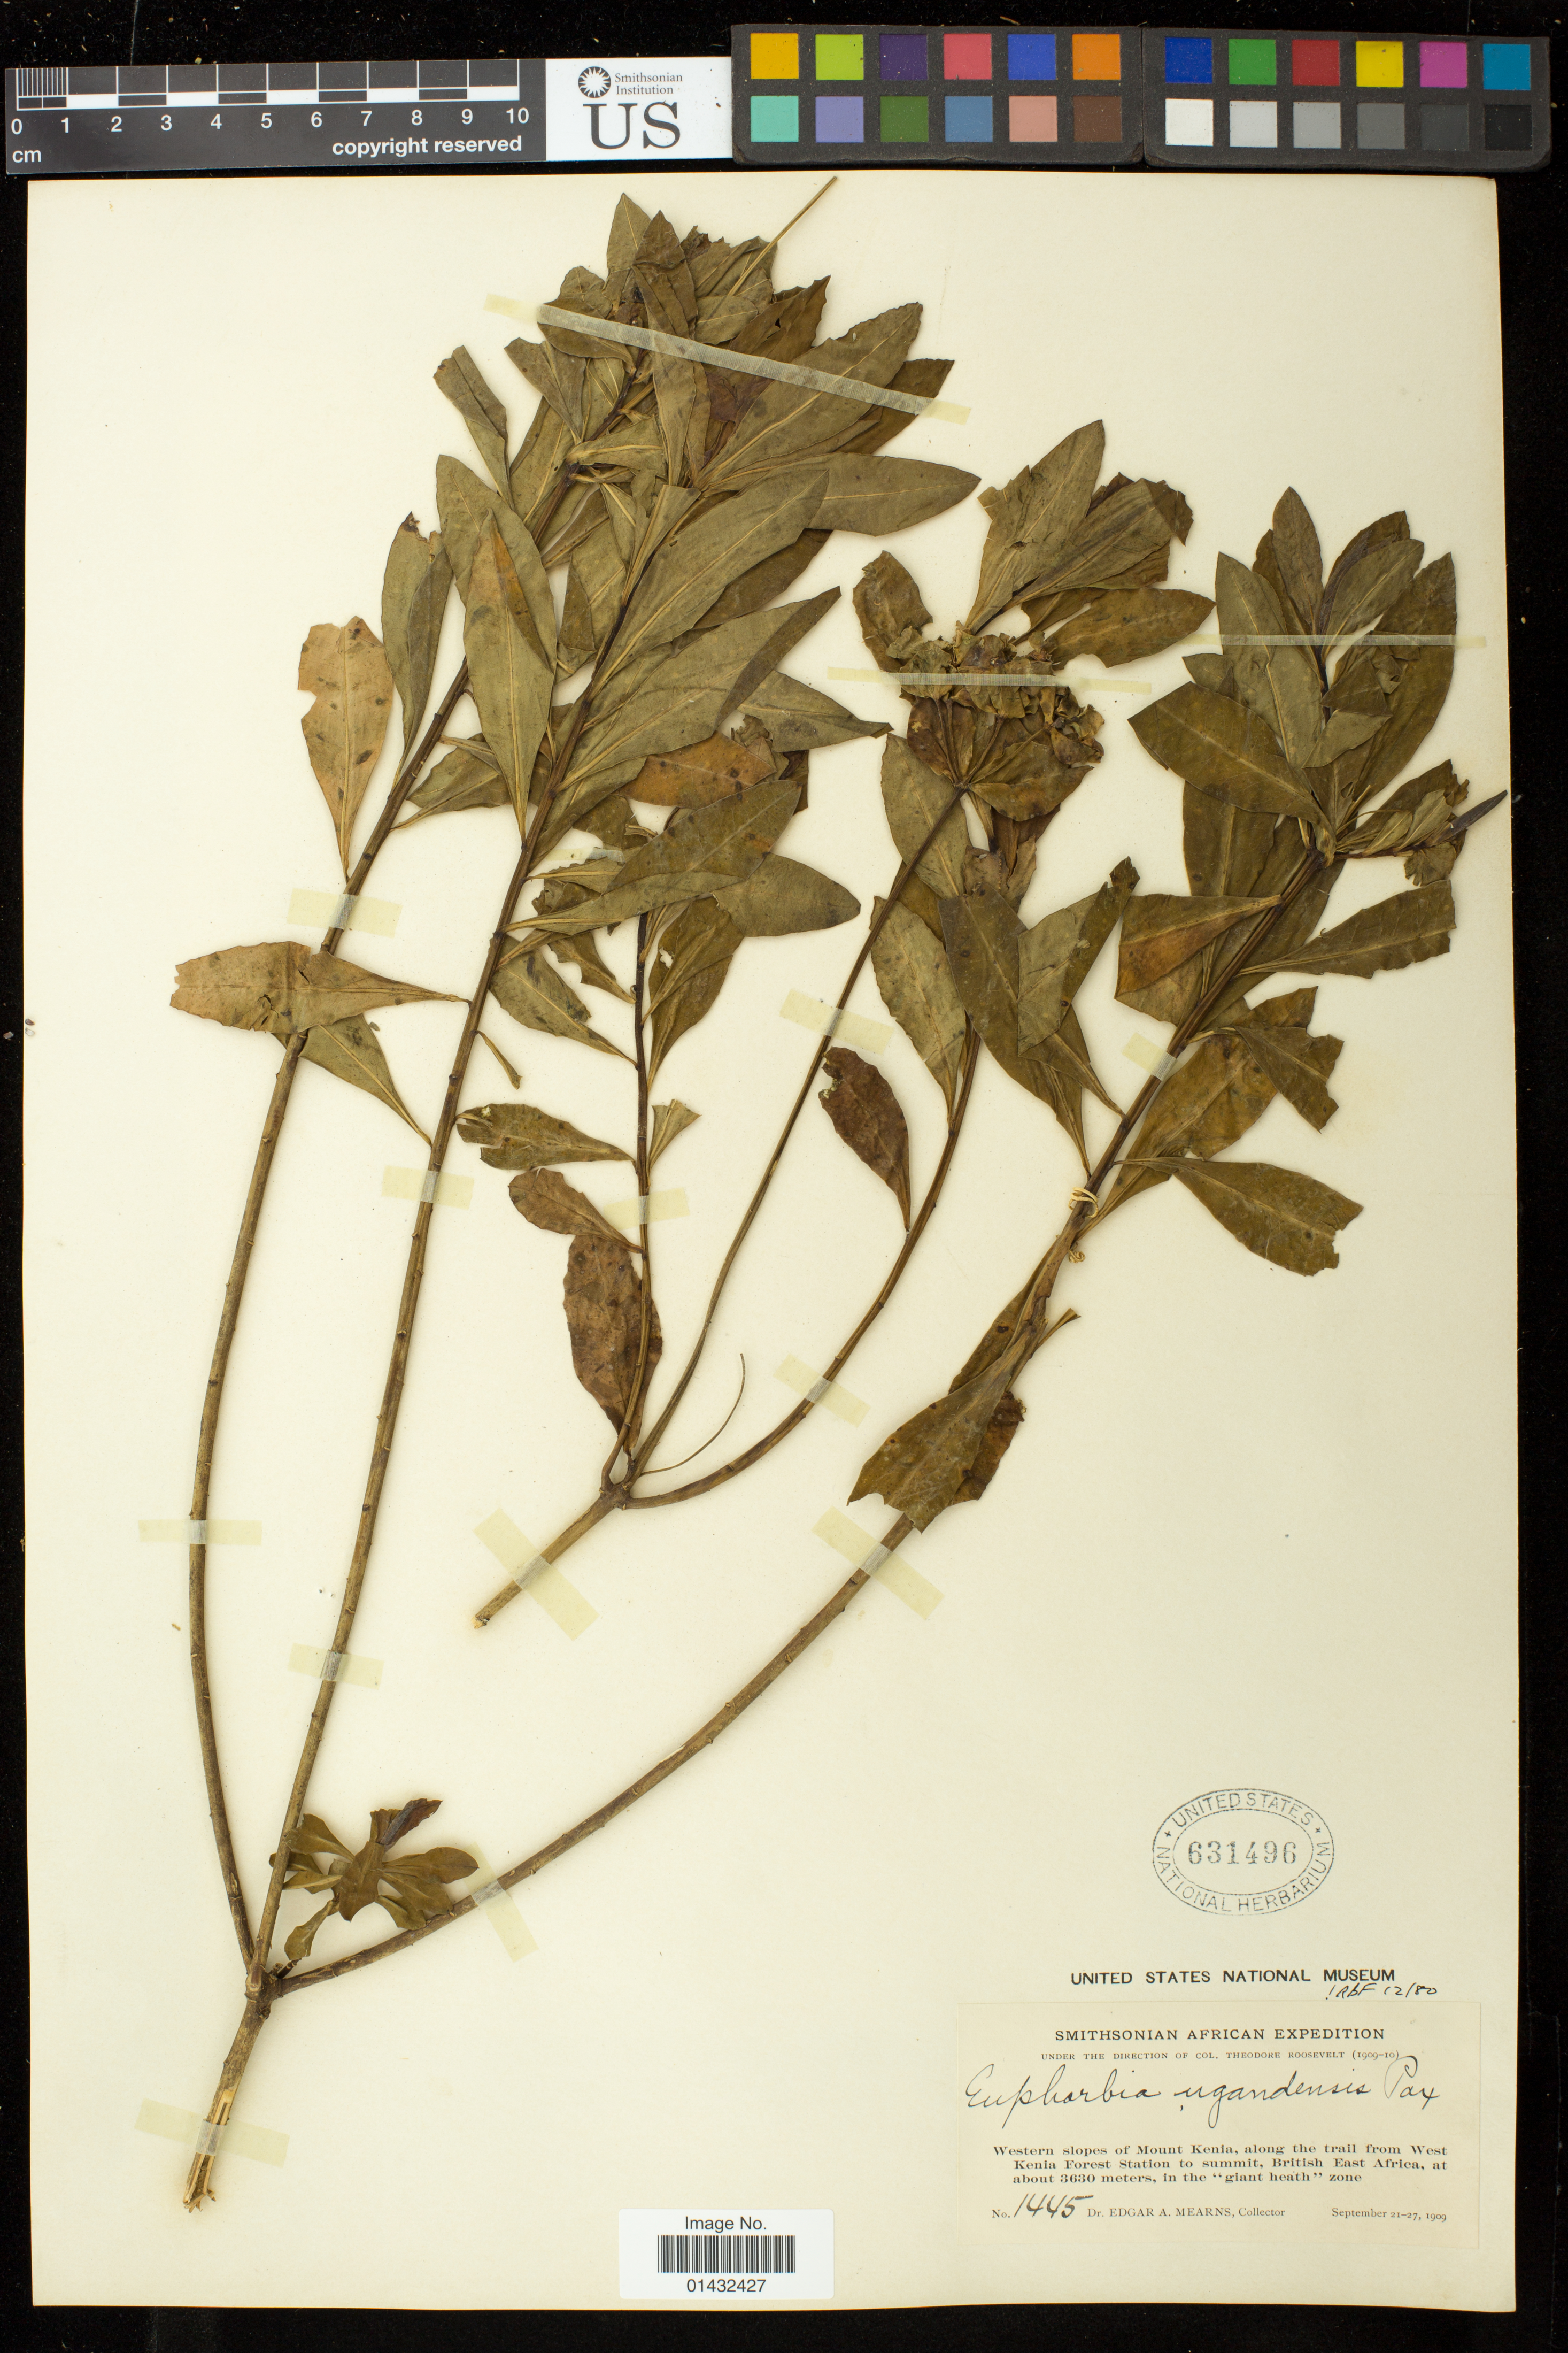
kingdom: Plantae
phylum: Tracheophyta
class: Magnoliopsida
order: Malpighiales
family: Euphorbiaceae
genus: Euphorbia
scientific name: Euphorbia ugandensis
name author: Pax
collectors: E. A. Mearns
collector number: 1445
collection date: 1909-09-21/1909-09-27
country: Kenya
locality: Western slopes of Mount Kenia, along the trail from West Kenia Forest Station to summit, British East Africa, in the "giant heath" zone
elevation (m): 3630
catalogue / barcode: US 631496